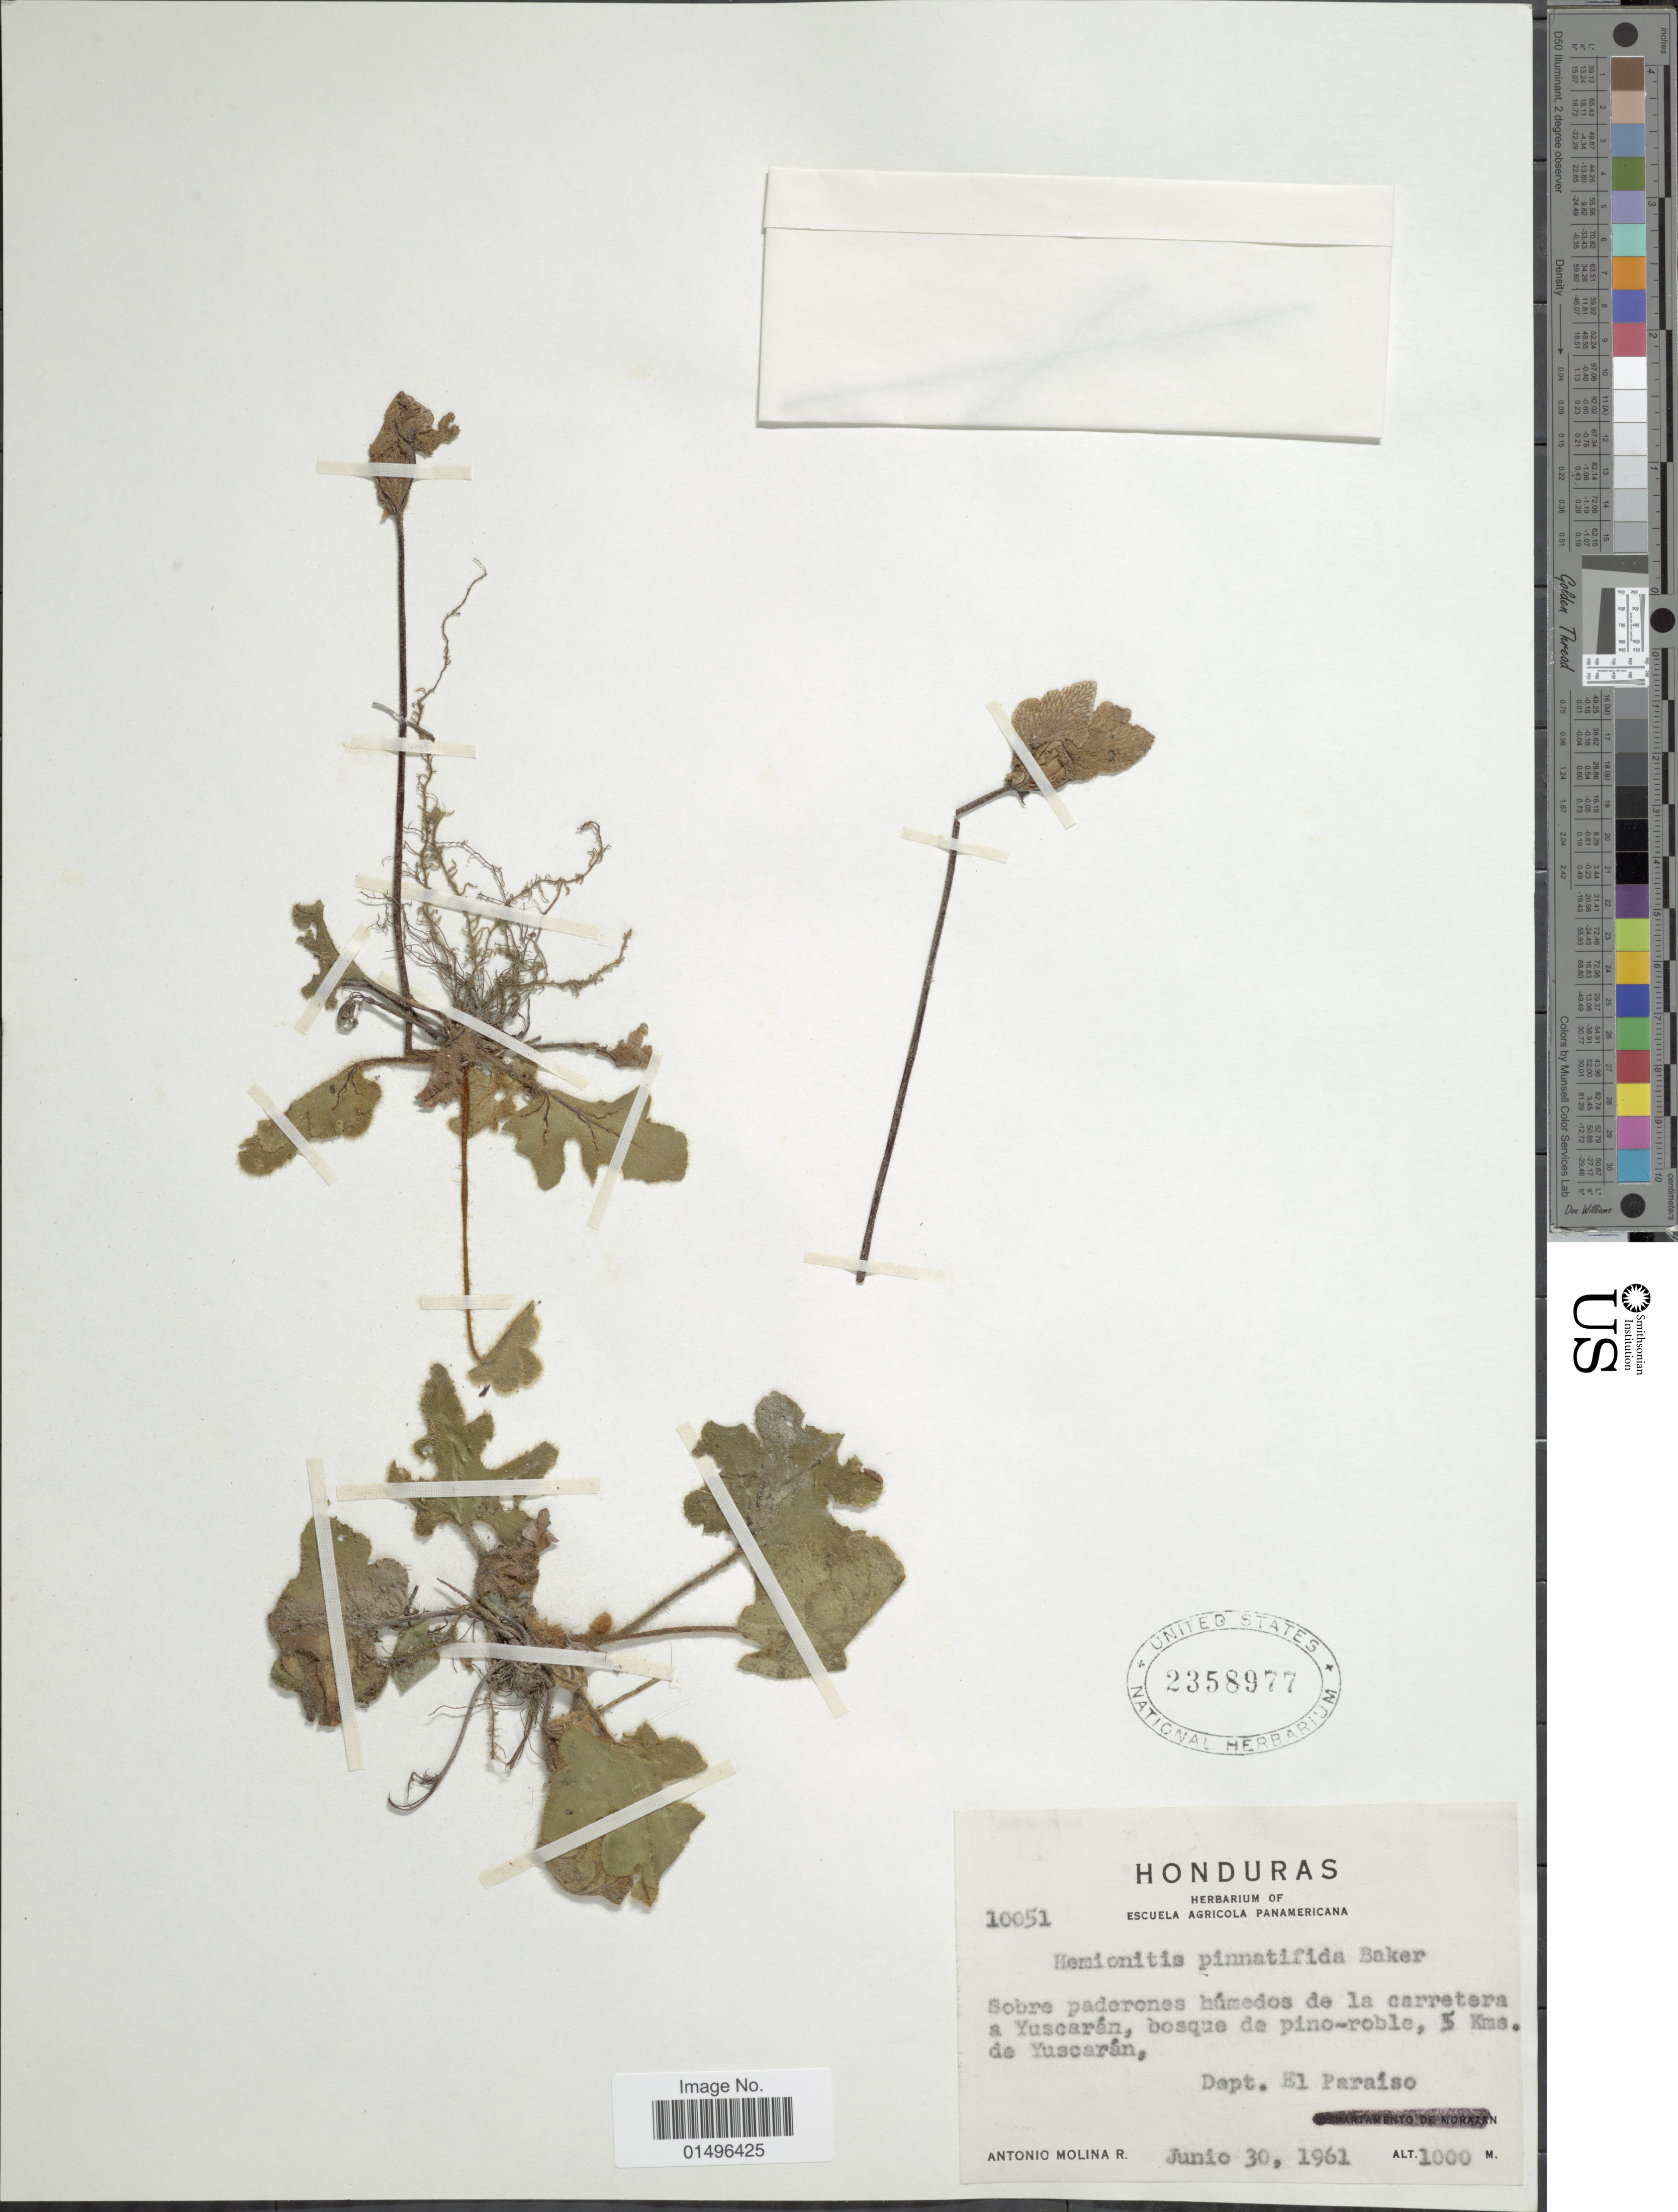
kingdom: Plantae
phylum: Tracheophyta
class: Polypodiopsida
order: Polypodiales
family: Pteridaceae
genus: Hemionitis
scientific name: Hemionitis pinnatifida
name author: Baker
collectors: A. Molina R.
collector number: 10051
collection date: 1961-06-30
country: Honduras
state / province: El Paraíso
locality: Honduras, Sobre paderenes humedos de la cerretera a Yuscaran, bosque de pino-roble, 5 Kms. de Yusacaran.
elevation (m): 1000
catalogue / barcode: US 2358977